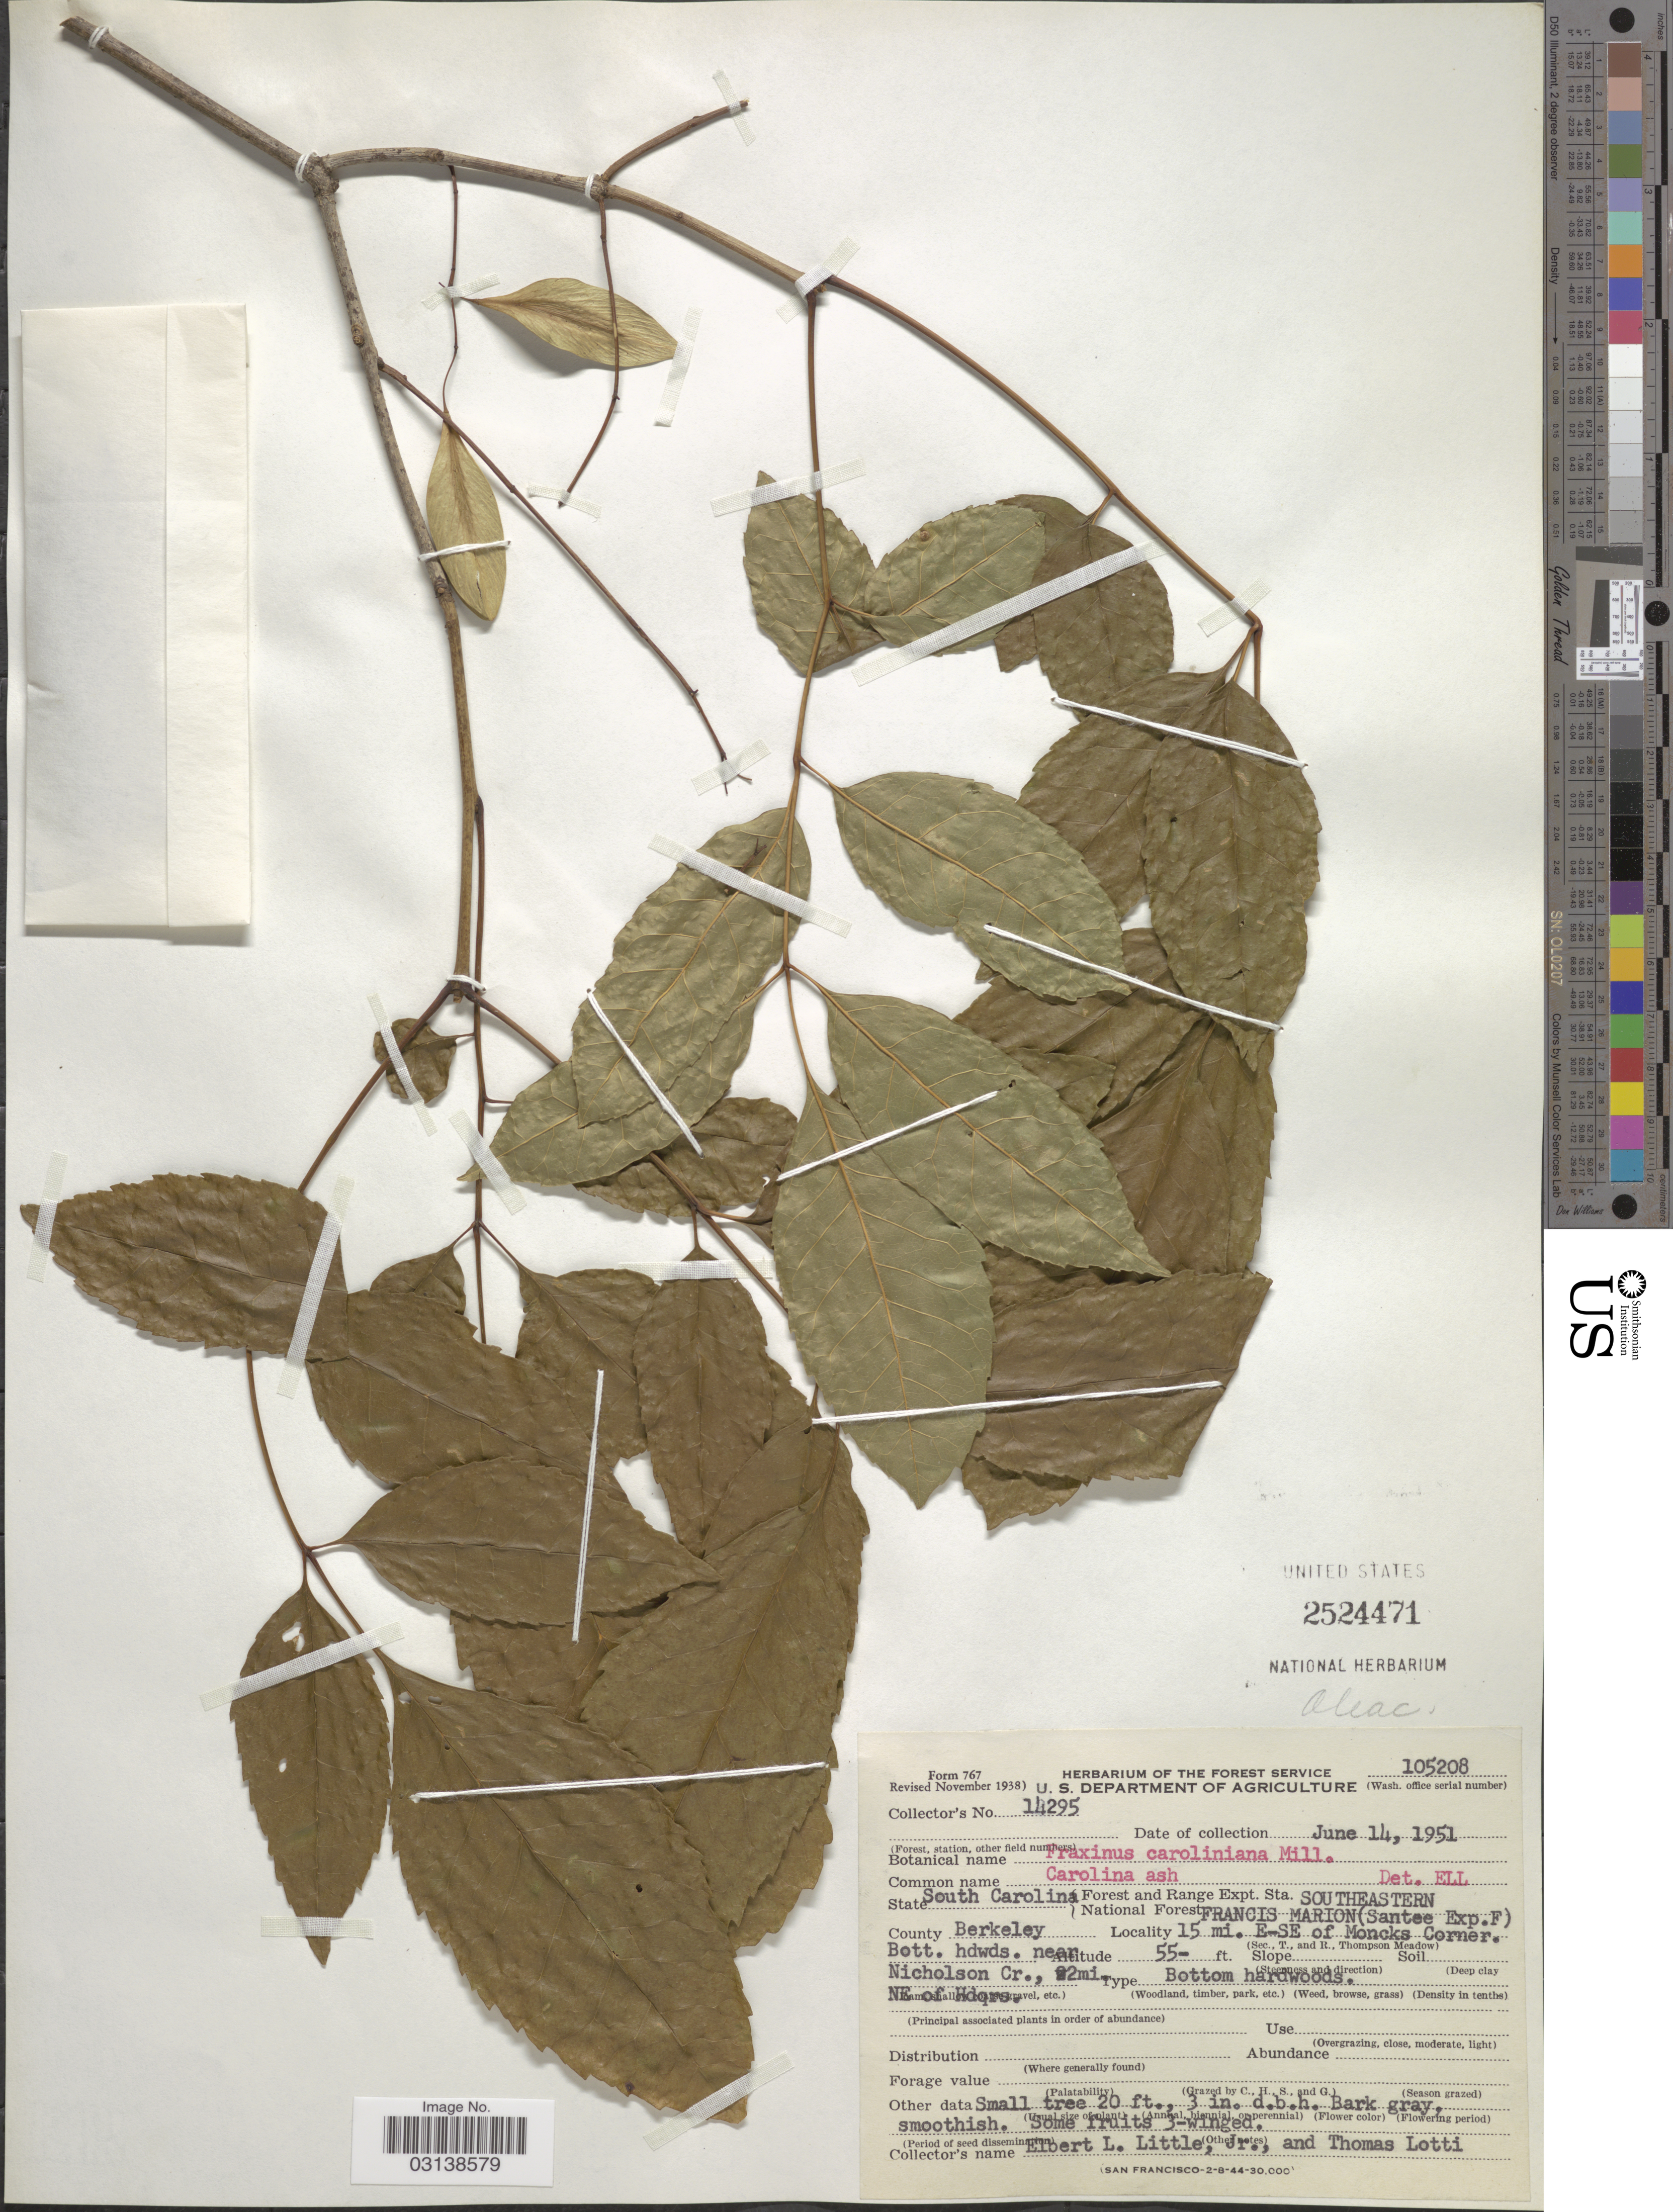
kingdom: Plantae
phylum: Tracheophyta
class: Magnoliopsida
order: Lamiales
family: Oleaceae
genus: Fraxinus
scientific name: Fraxinus caroliniana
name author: Mill.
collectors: E. L. Little & T. Lotti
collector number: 14295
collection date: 1951-06-14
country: United States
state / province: South Carolina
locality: Forest and Range Expt. Sta. Southeastern, National Forest Francis Marion (Santee Exp. F), County Berkeley, 15 mi. E-SE of Moncks Corner. Bott. hdwds. near Nicholson Cr. 22mi NE of Hdqrs.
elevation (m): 17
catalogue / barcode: US 2524471